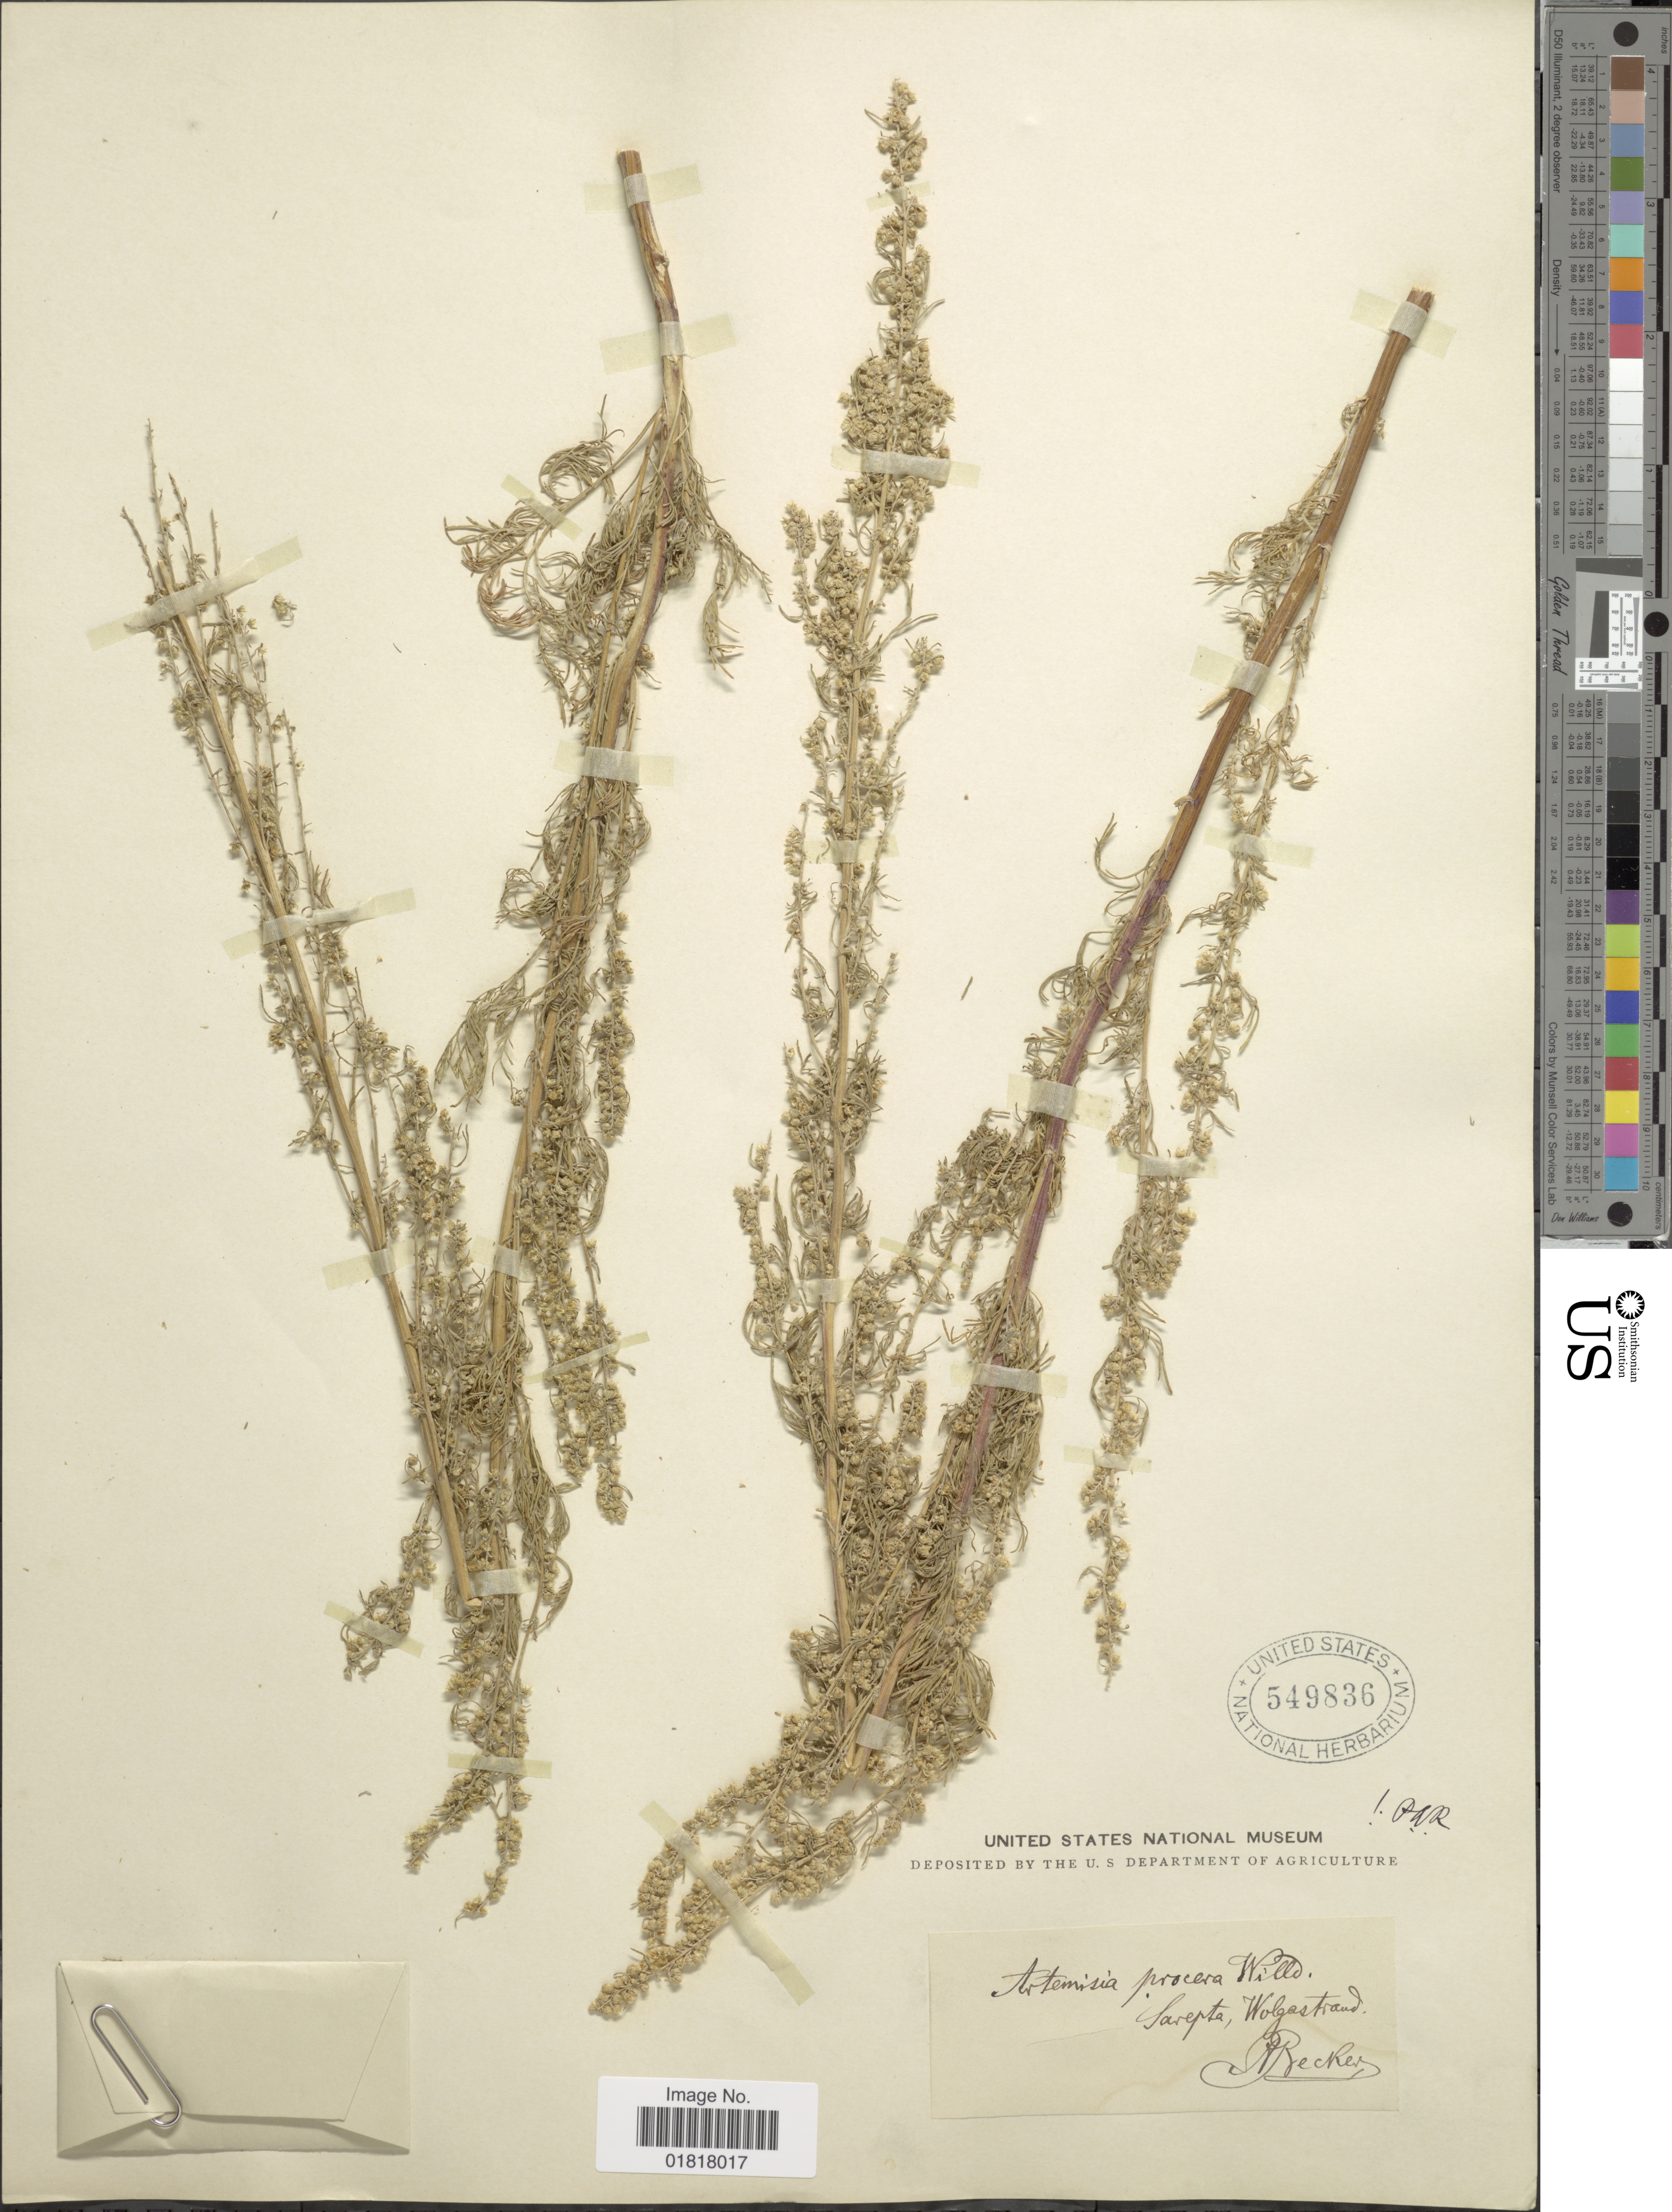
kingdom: Plantae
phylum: Tracheophyta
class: Magnoliopsida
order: Asterales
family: Asteraceae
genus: Artemisia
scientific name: Artemisia procera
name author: Willd.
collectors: A. Becker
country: Russian Federation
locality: Sarepta, Wolgastrand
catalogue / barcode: US 549836